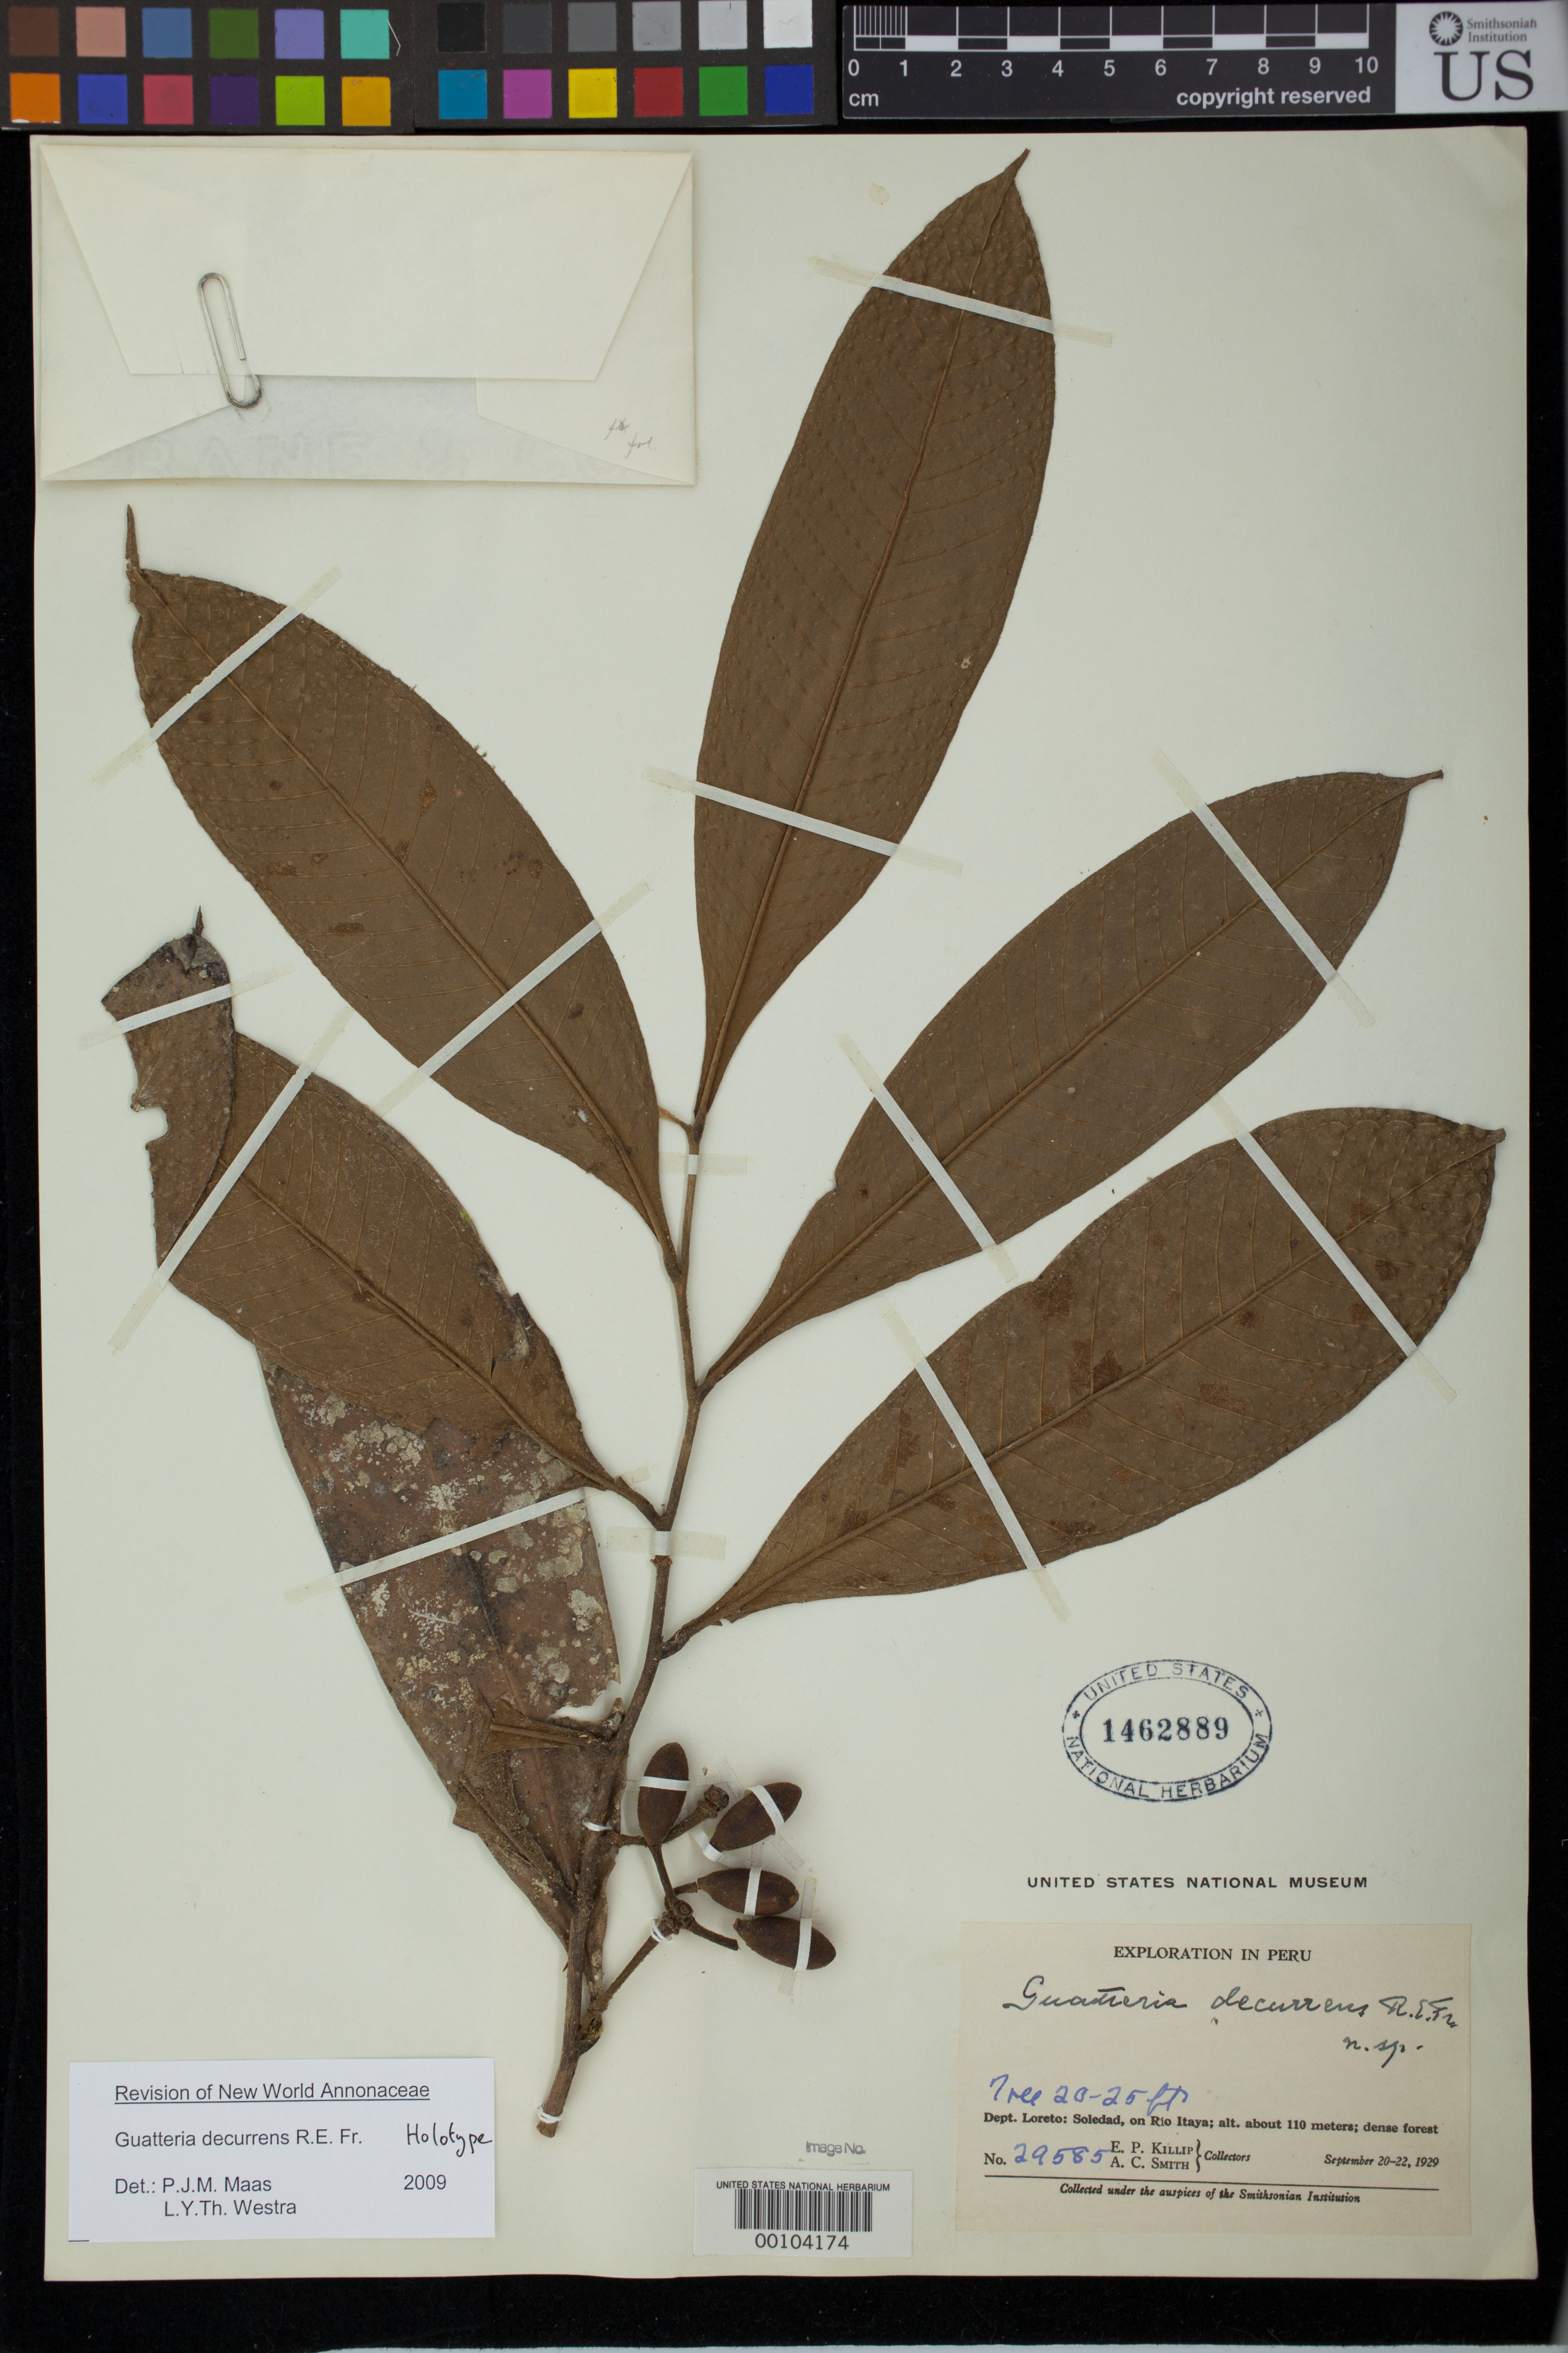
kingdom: Plantae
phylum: Tracheophyta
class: Magnoliopsida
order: Magnoliales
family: Annonaceae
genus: Guatteria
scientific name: Guatteria decurrens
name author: R.E. Fr.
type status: Holotype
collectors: E. P. Killip & A. C. Smith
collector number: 29585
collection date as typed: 20 Sep 1929 to 22 Sep 1929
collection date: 1929-09-20/1929-09-22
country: Peru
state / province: Loreto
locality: Soledad, Rio Itaya.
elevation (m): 110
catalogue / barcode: US 1462889